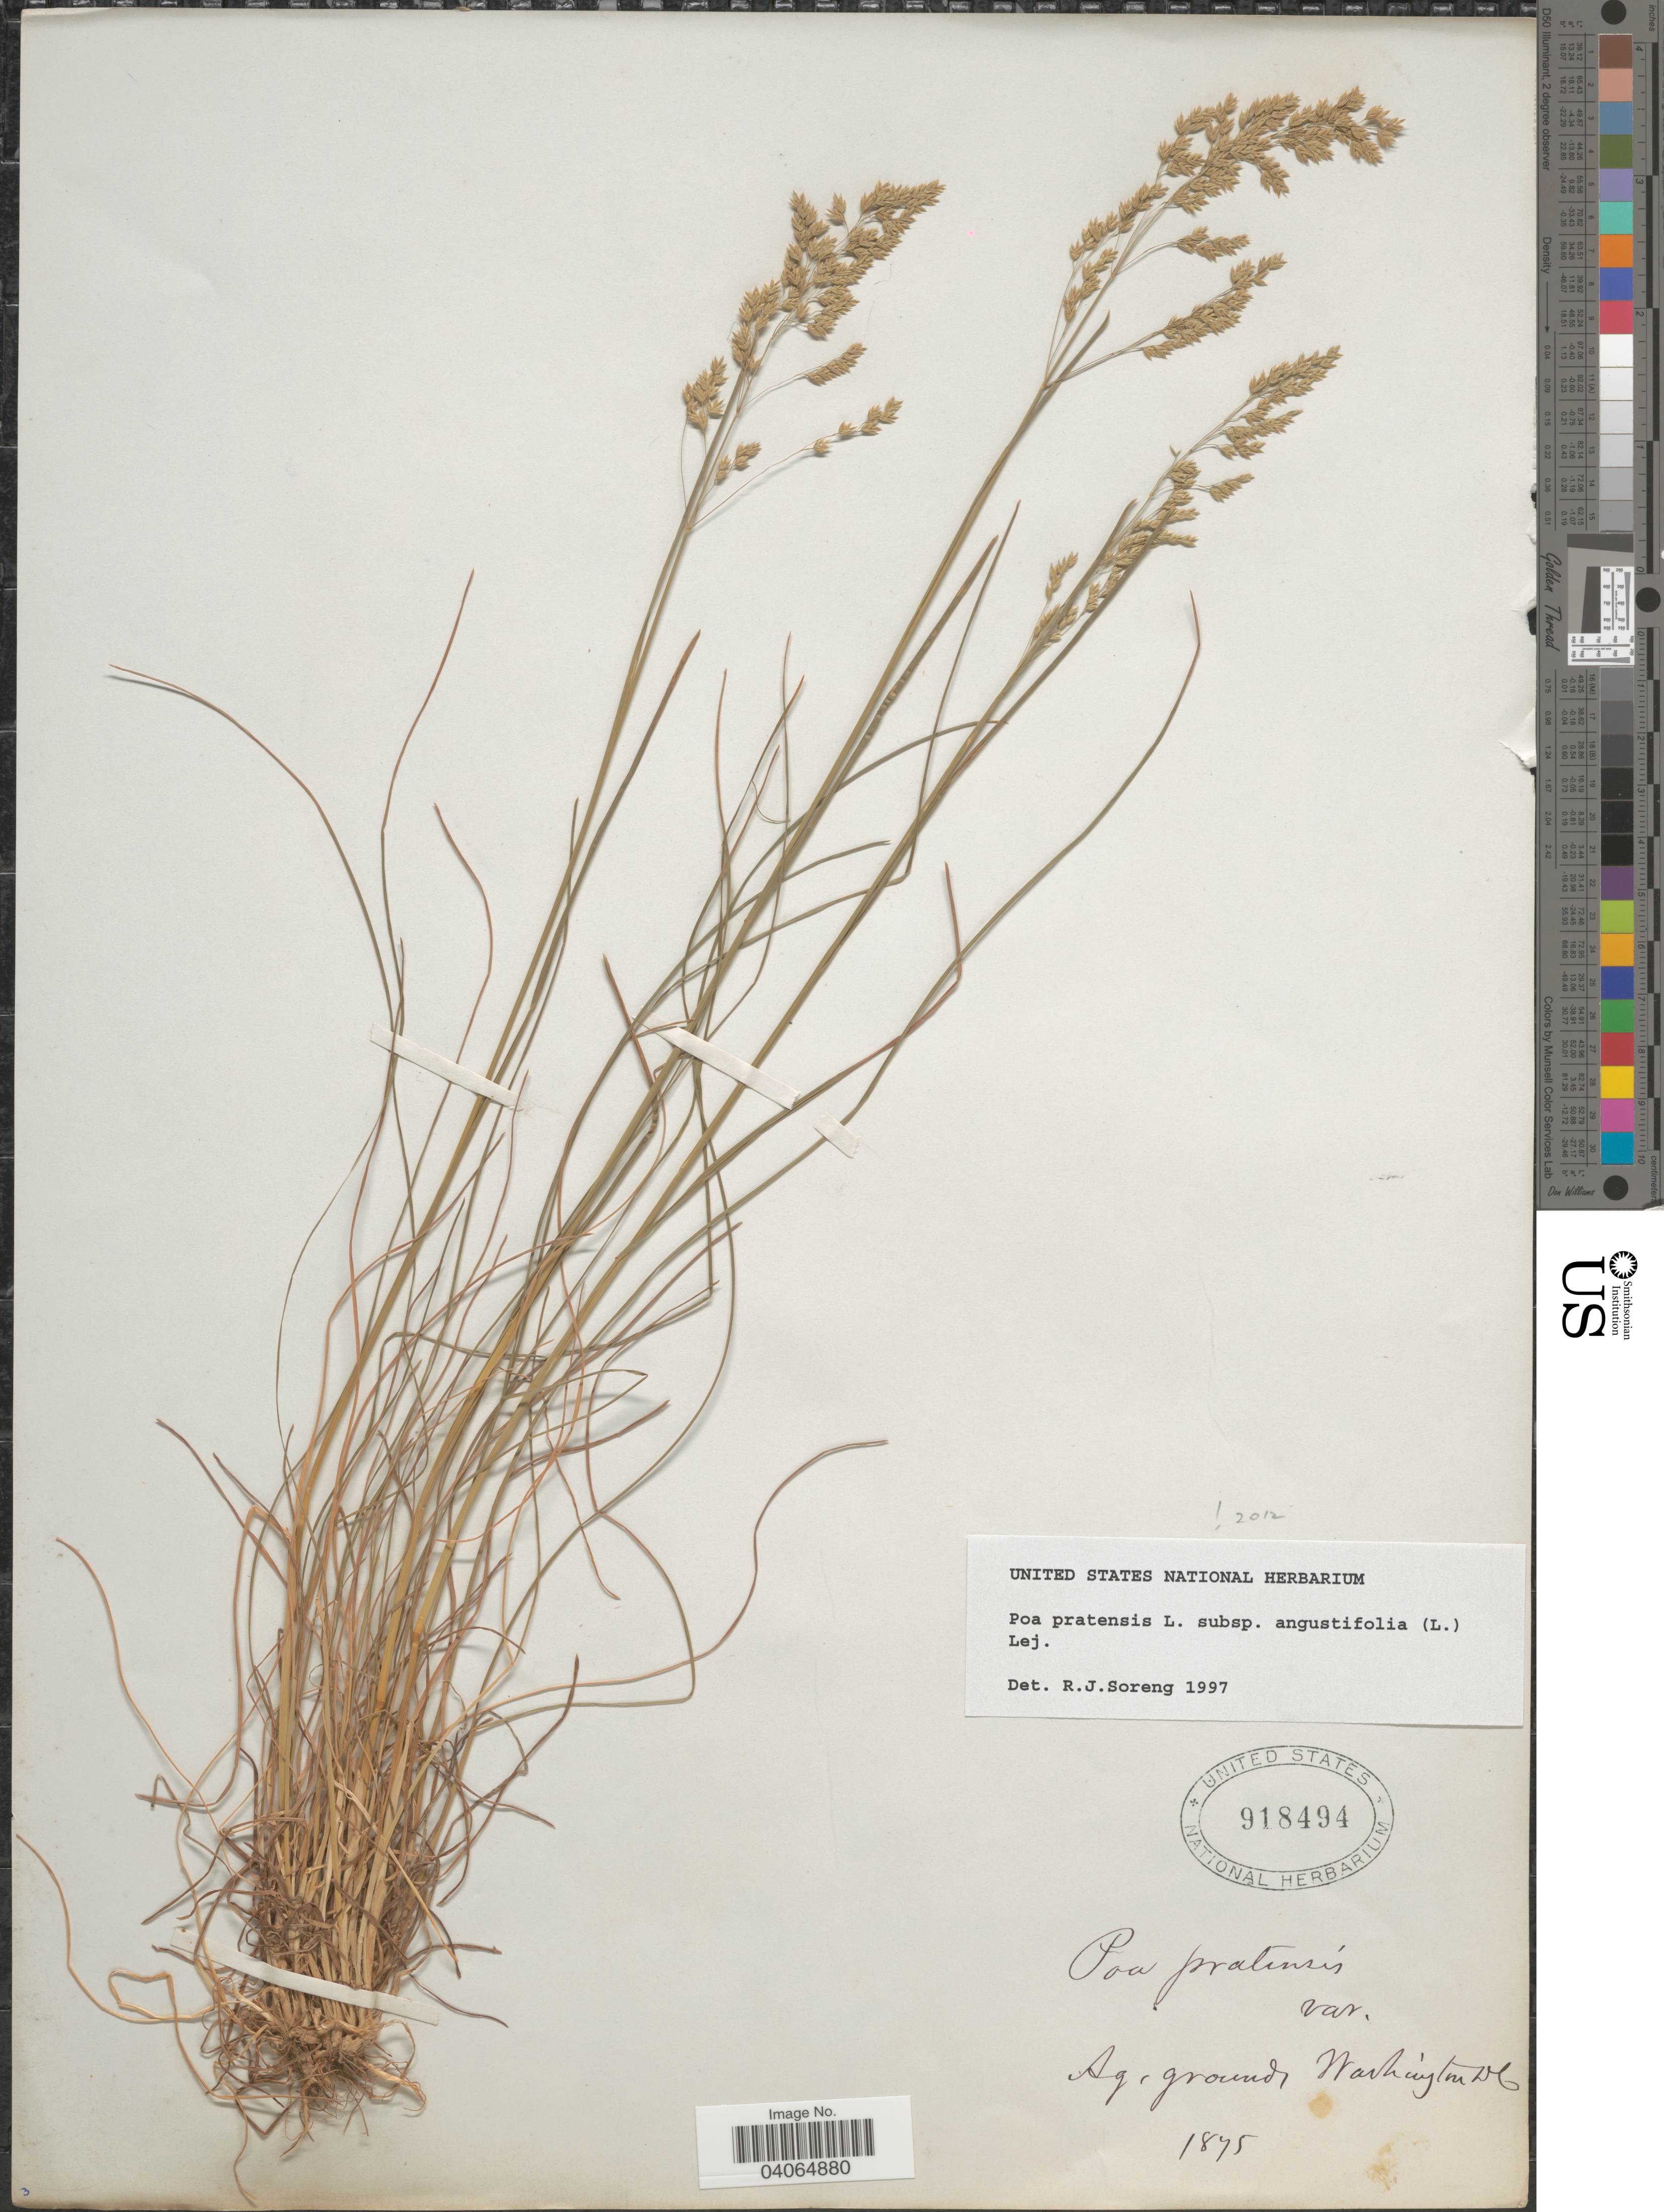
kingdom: Plantae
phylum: Tracheophyta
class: Liliopsida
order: Poales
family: Poaceae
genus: Poa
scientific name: Poa pratensis subsp. angustifolia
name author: (L.) Lej.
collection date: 1875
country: United States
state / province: District of Columbia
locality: Ag. grounds, Washington DC.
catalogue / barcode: US 918494